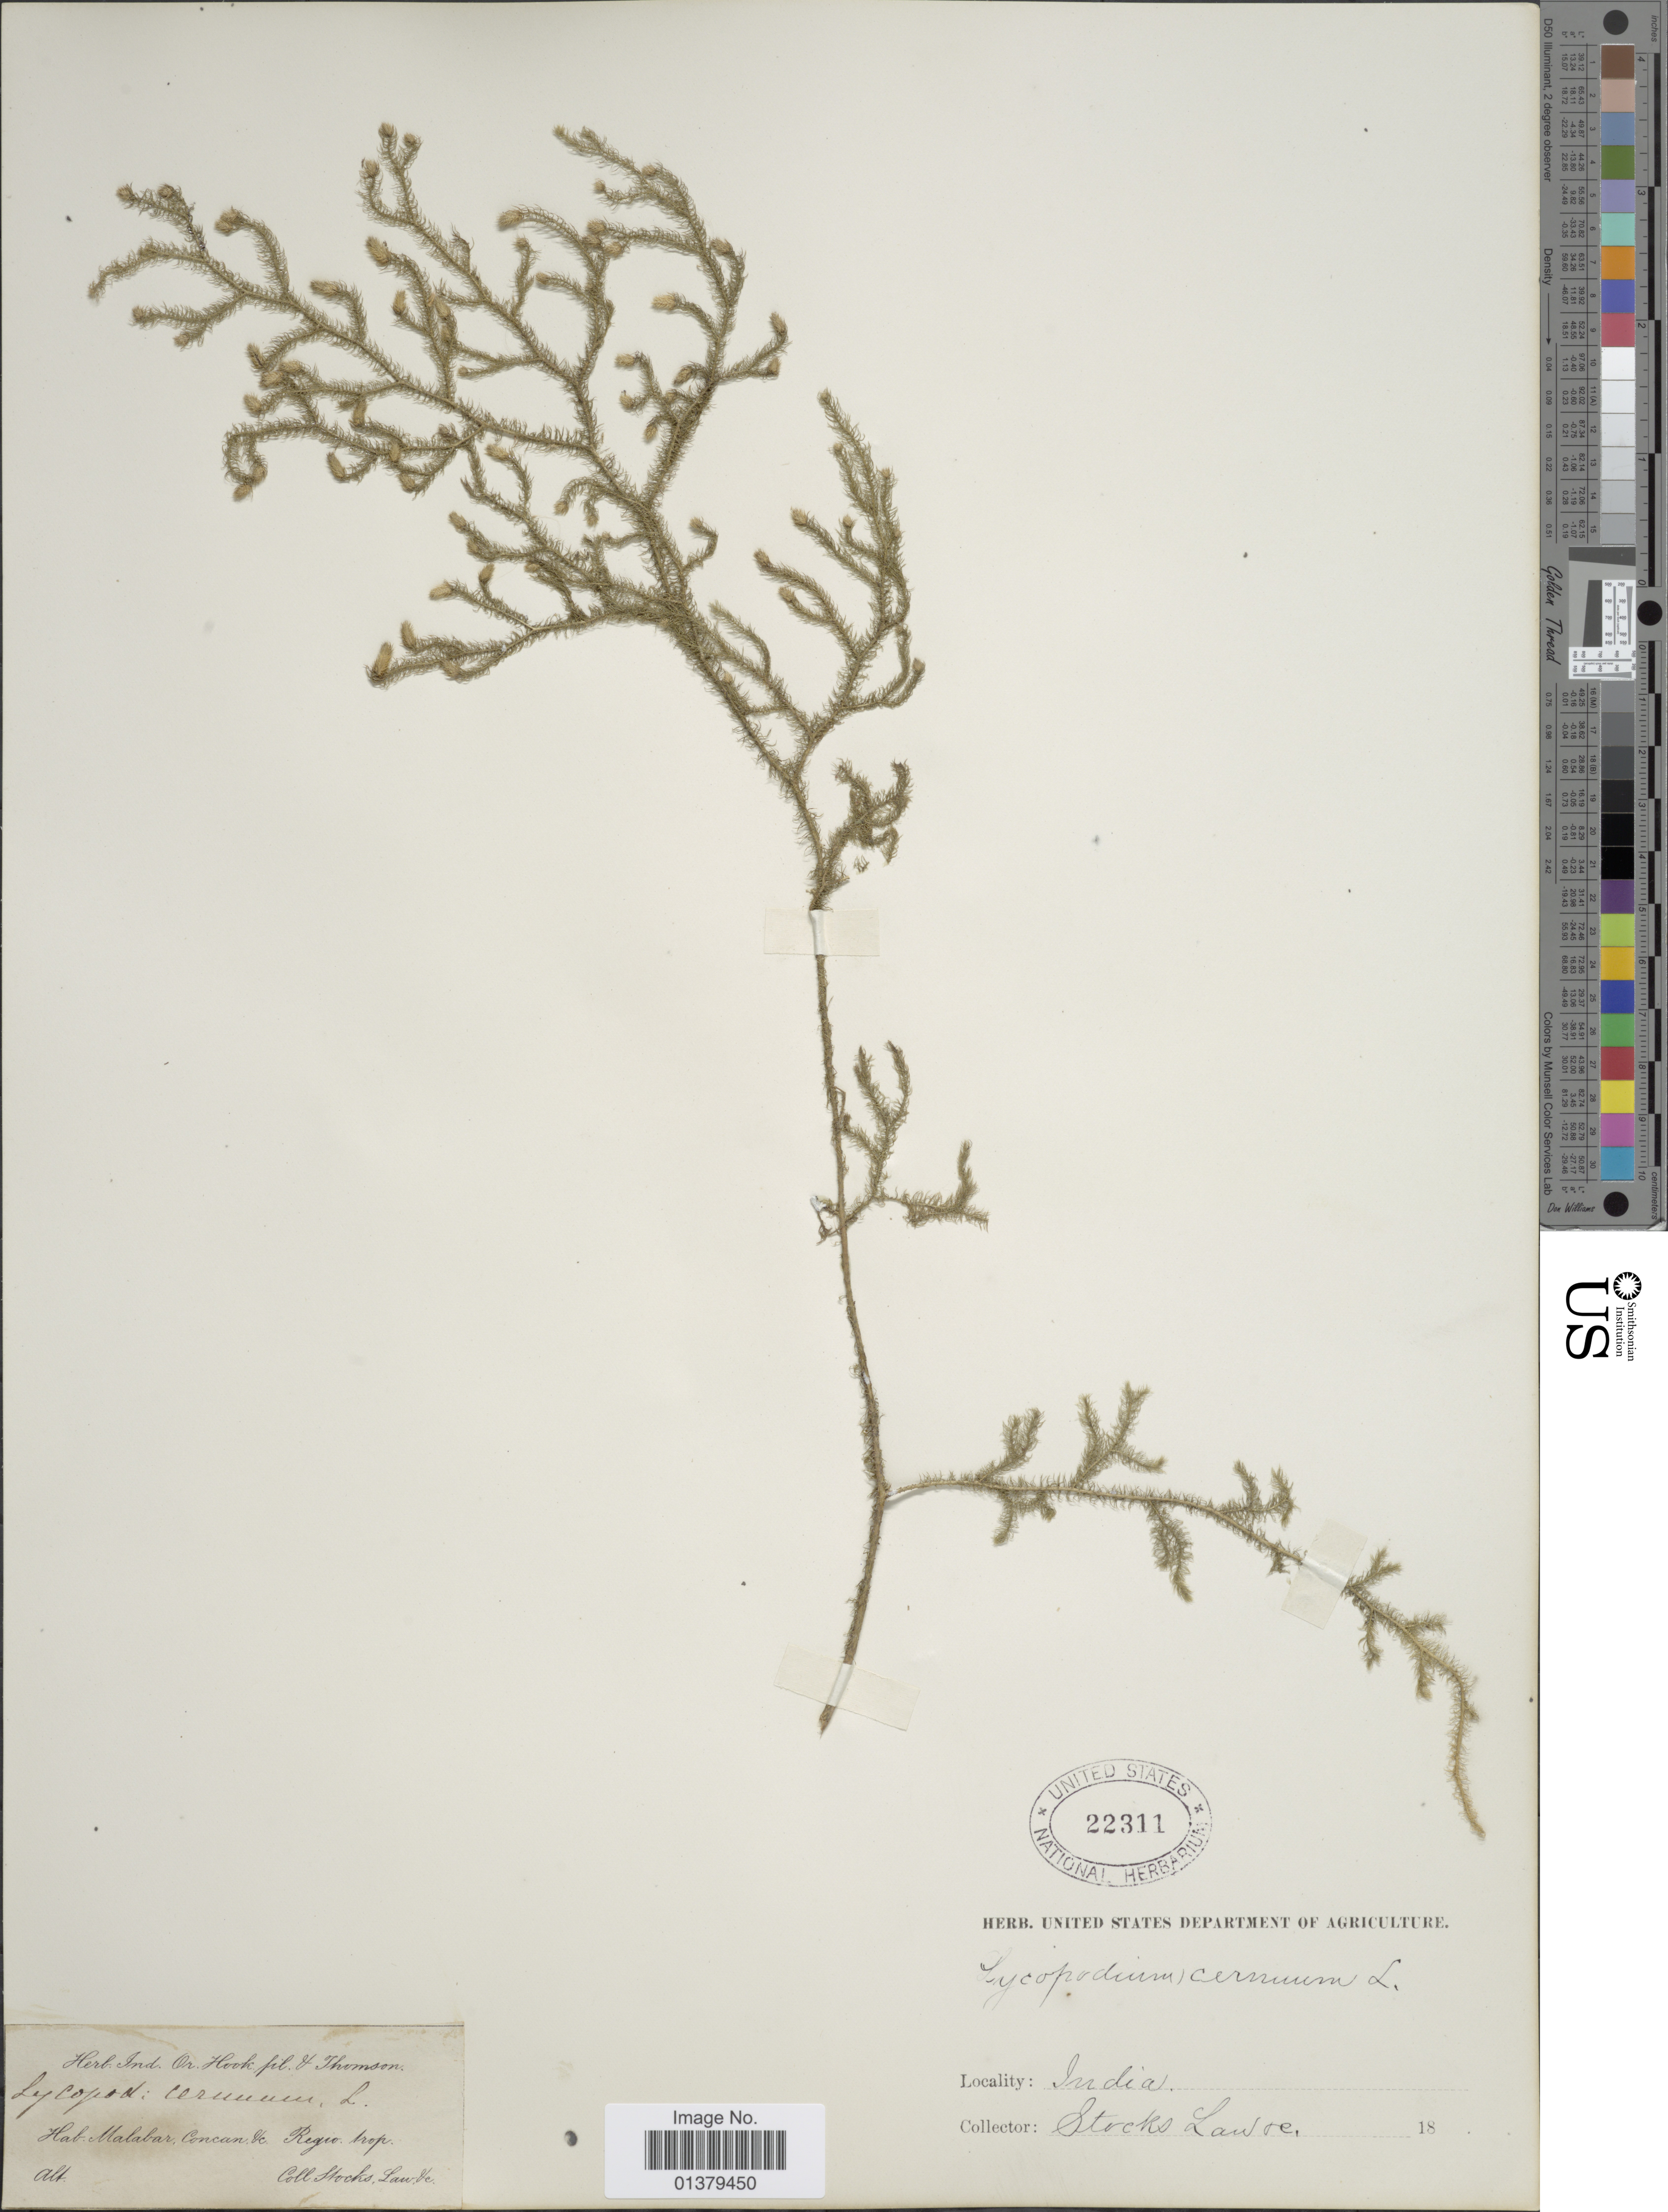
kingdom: Plantae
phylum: Tracheophyta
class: Lycopodiopsida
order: Lycopodiales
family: Lycopodiaceae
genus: Palhinhaea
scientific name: Palhinhaea cernua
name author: (L.) Vasc. & Franco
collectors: J. Stocks & J. Law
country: India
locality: Malabar, Concan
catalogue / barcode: US 22311